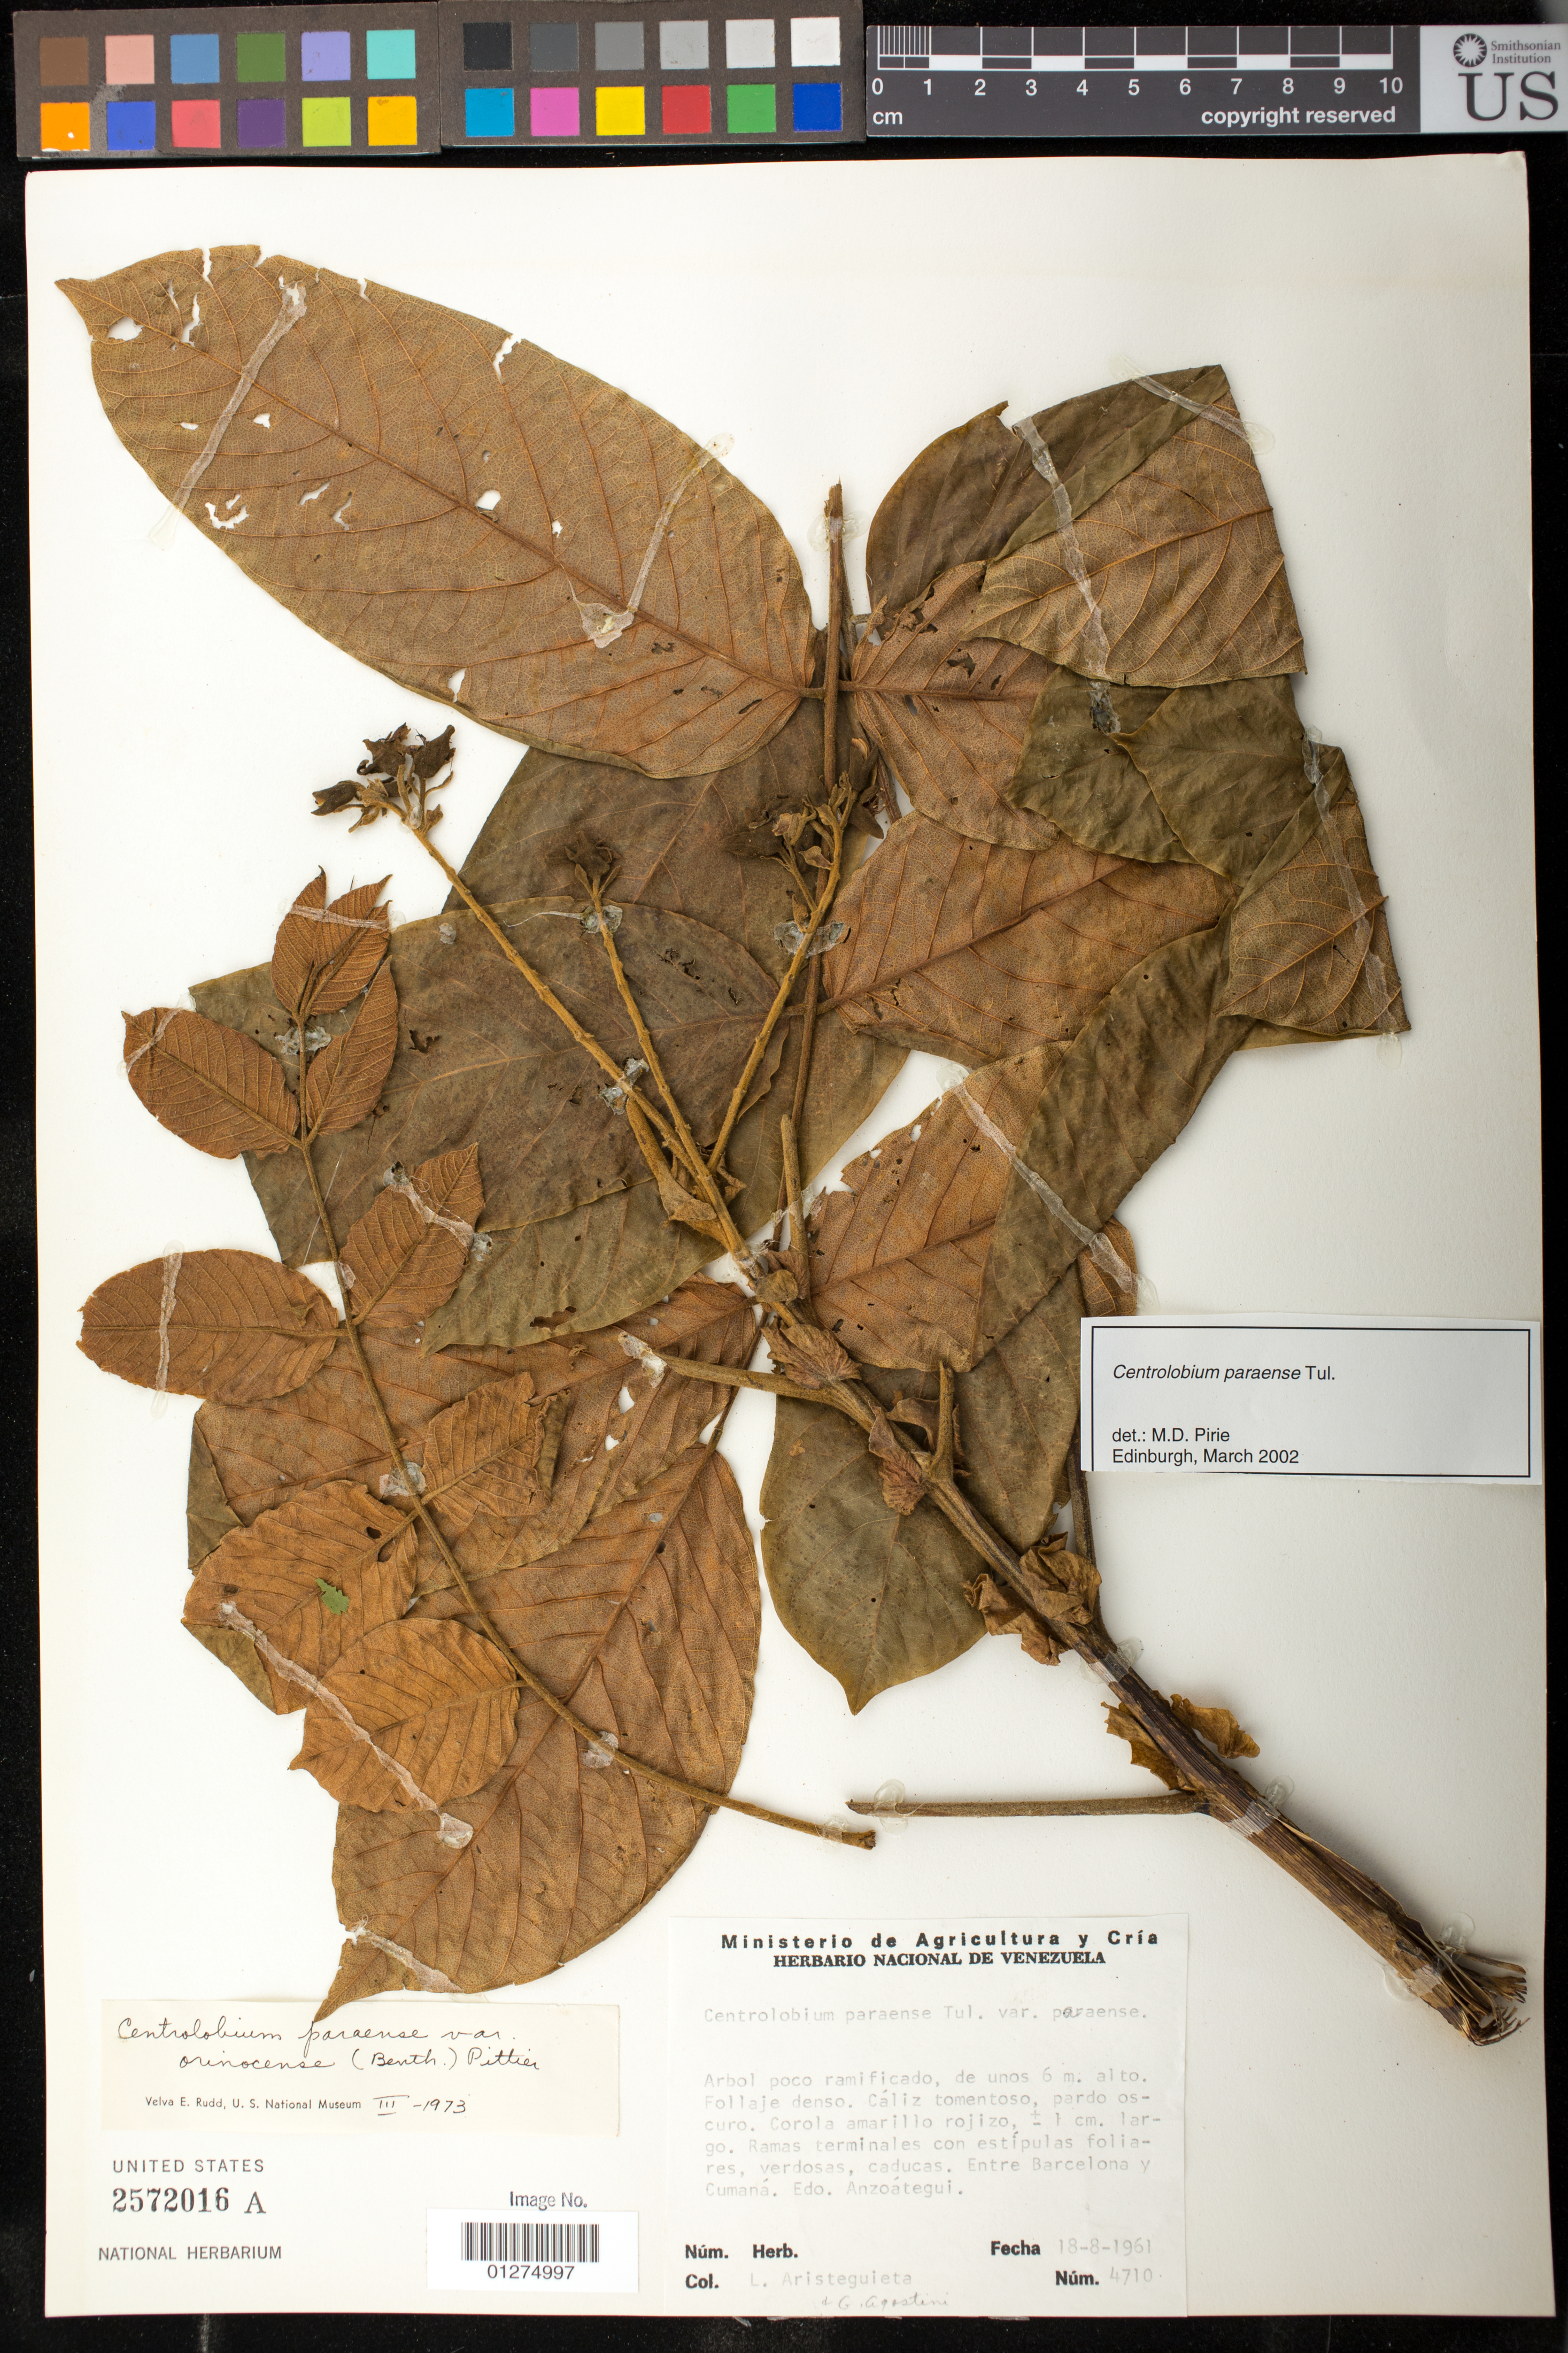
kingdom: Plantae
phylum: Tracheophyta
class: Magnoliopsida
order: Fabales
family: Fabaceae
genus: Centrolobium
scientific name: Centrolobium paraense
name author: Tul.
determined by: Pirie, M. D., (U)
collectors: L. Aristeguieta & G. Agostini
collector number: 4710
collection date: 1961-08-18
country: Venezuela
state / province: Anzoategui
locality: Entre Barcelona y Cumaná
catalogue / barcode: US 2572016A